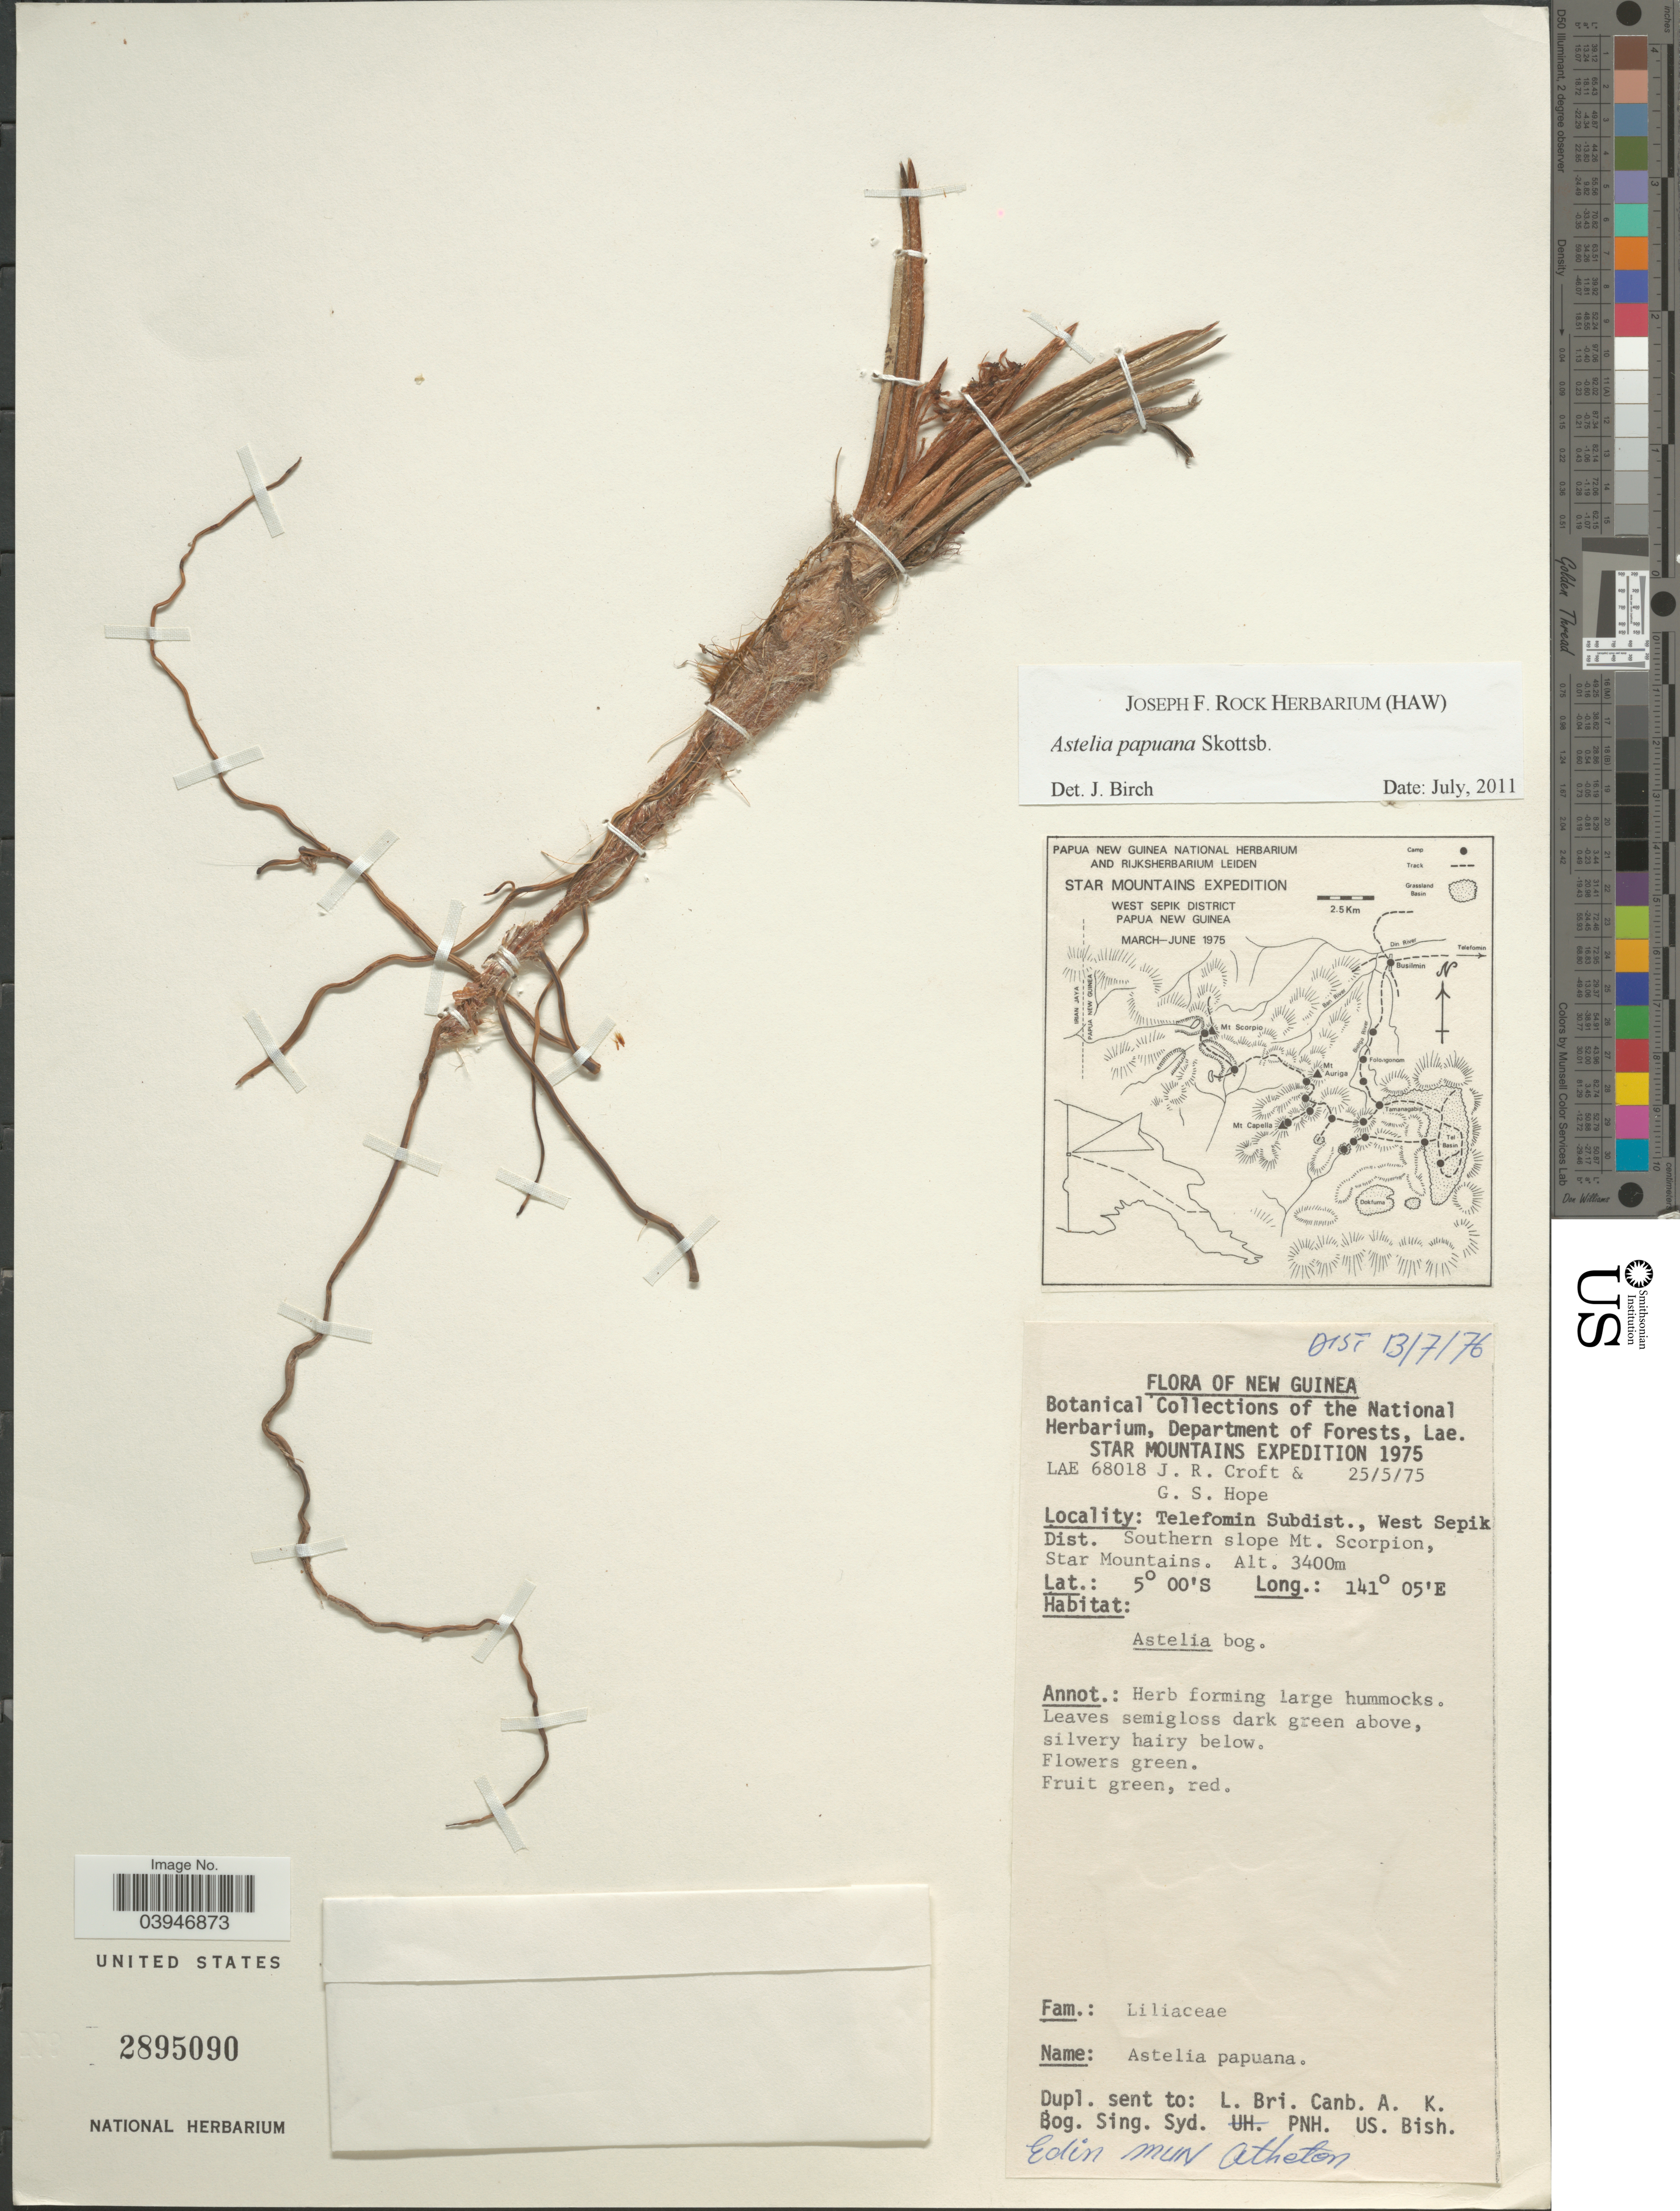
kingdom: Plantae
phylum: Tracheophyta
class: Liliopsida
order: Asparagales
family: Asteliaceae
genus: Astelia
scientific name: Astelia papuana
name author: Skottsb.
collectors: J. R. Croft & G. Hope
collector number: LAE 68018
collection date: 1975-05-25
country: Papua New Guinea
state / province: Sandaun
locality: New Guinea. Telefomin Subdist., West Sepik Dist. Southern slope Mt. Scorpion, Star Mountains.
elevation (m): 3400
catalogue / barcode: US 2895090